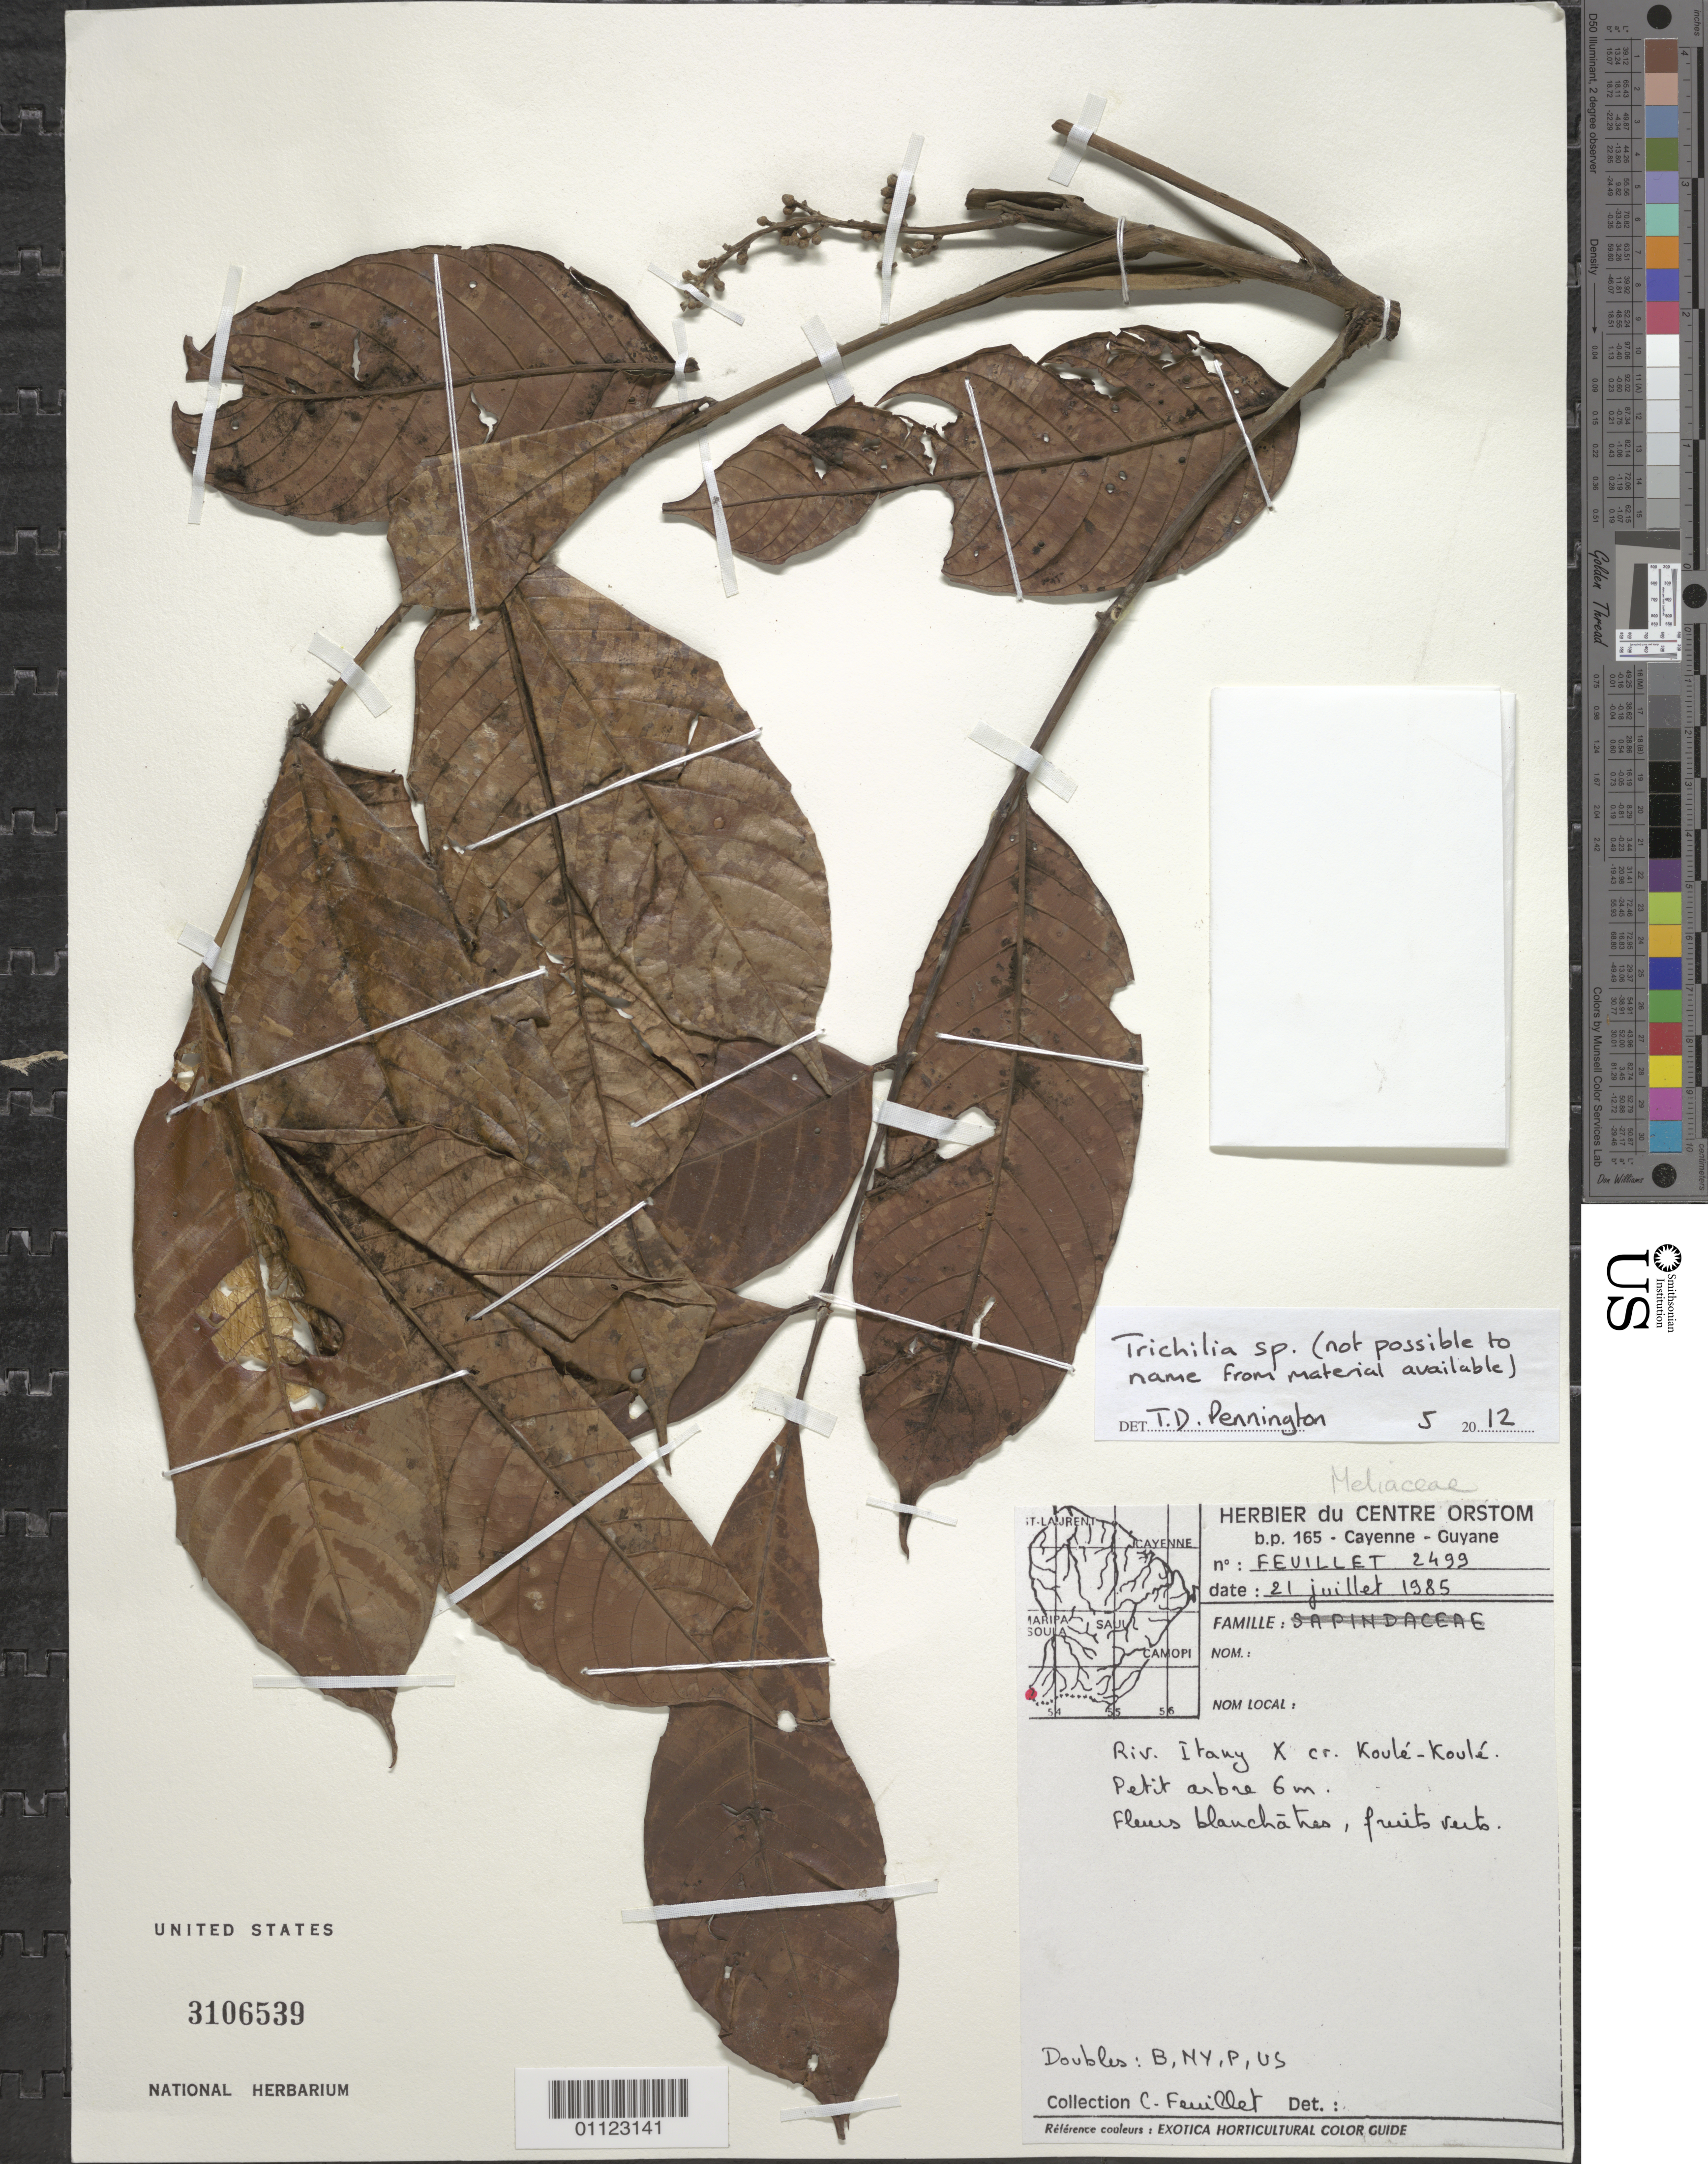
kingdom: Plantae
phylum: Tracheophyta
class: Magnoliopsida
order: Sapindales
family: Meliaceae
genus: Trichilia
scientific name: Trichilia sp.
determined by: Pennington, T. D., (K)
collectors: C. Feuillet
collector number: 2499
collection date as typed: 21 Jul 1985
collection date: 1985-07-21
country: French Guiana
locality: Rivière Itany, confluent avec de la crique Koulé-Koulé, Monts Tumuc-Humac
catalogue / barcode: US 3106539